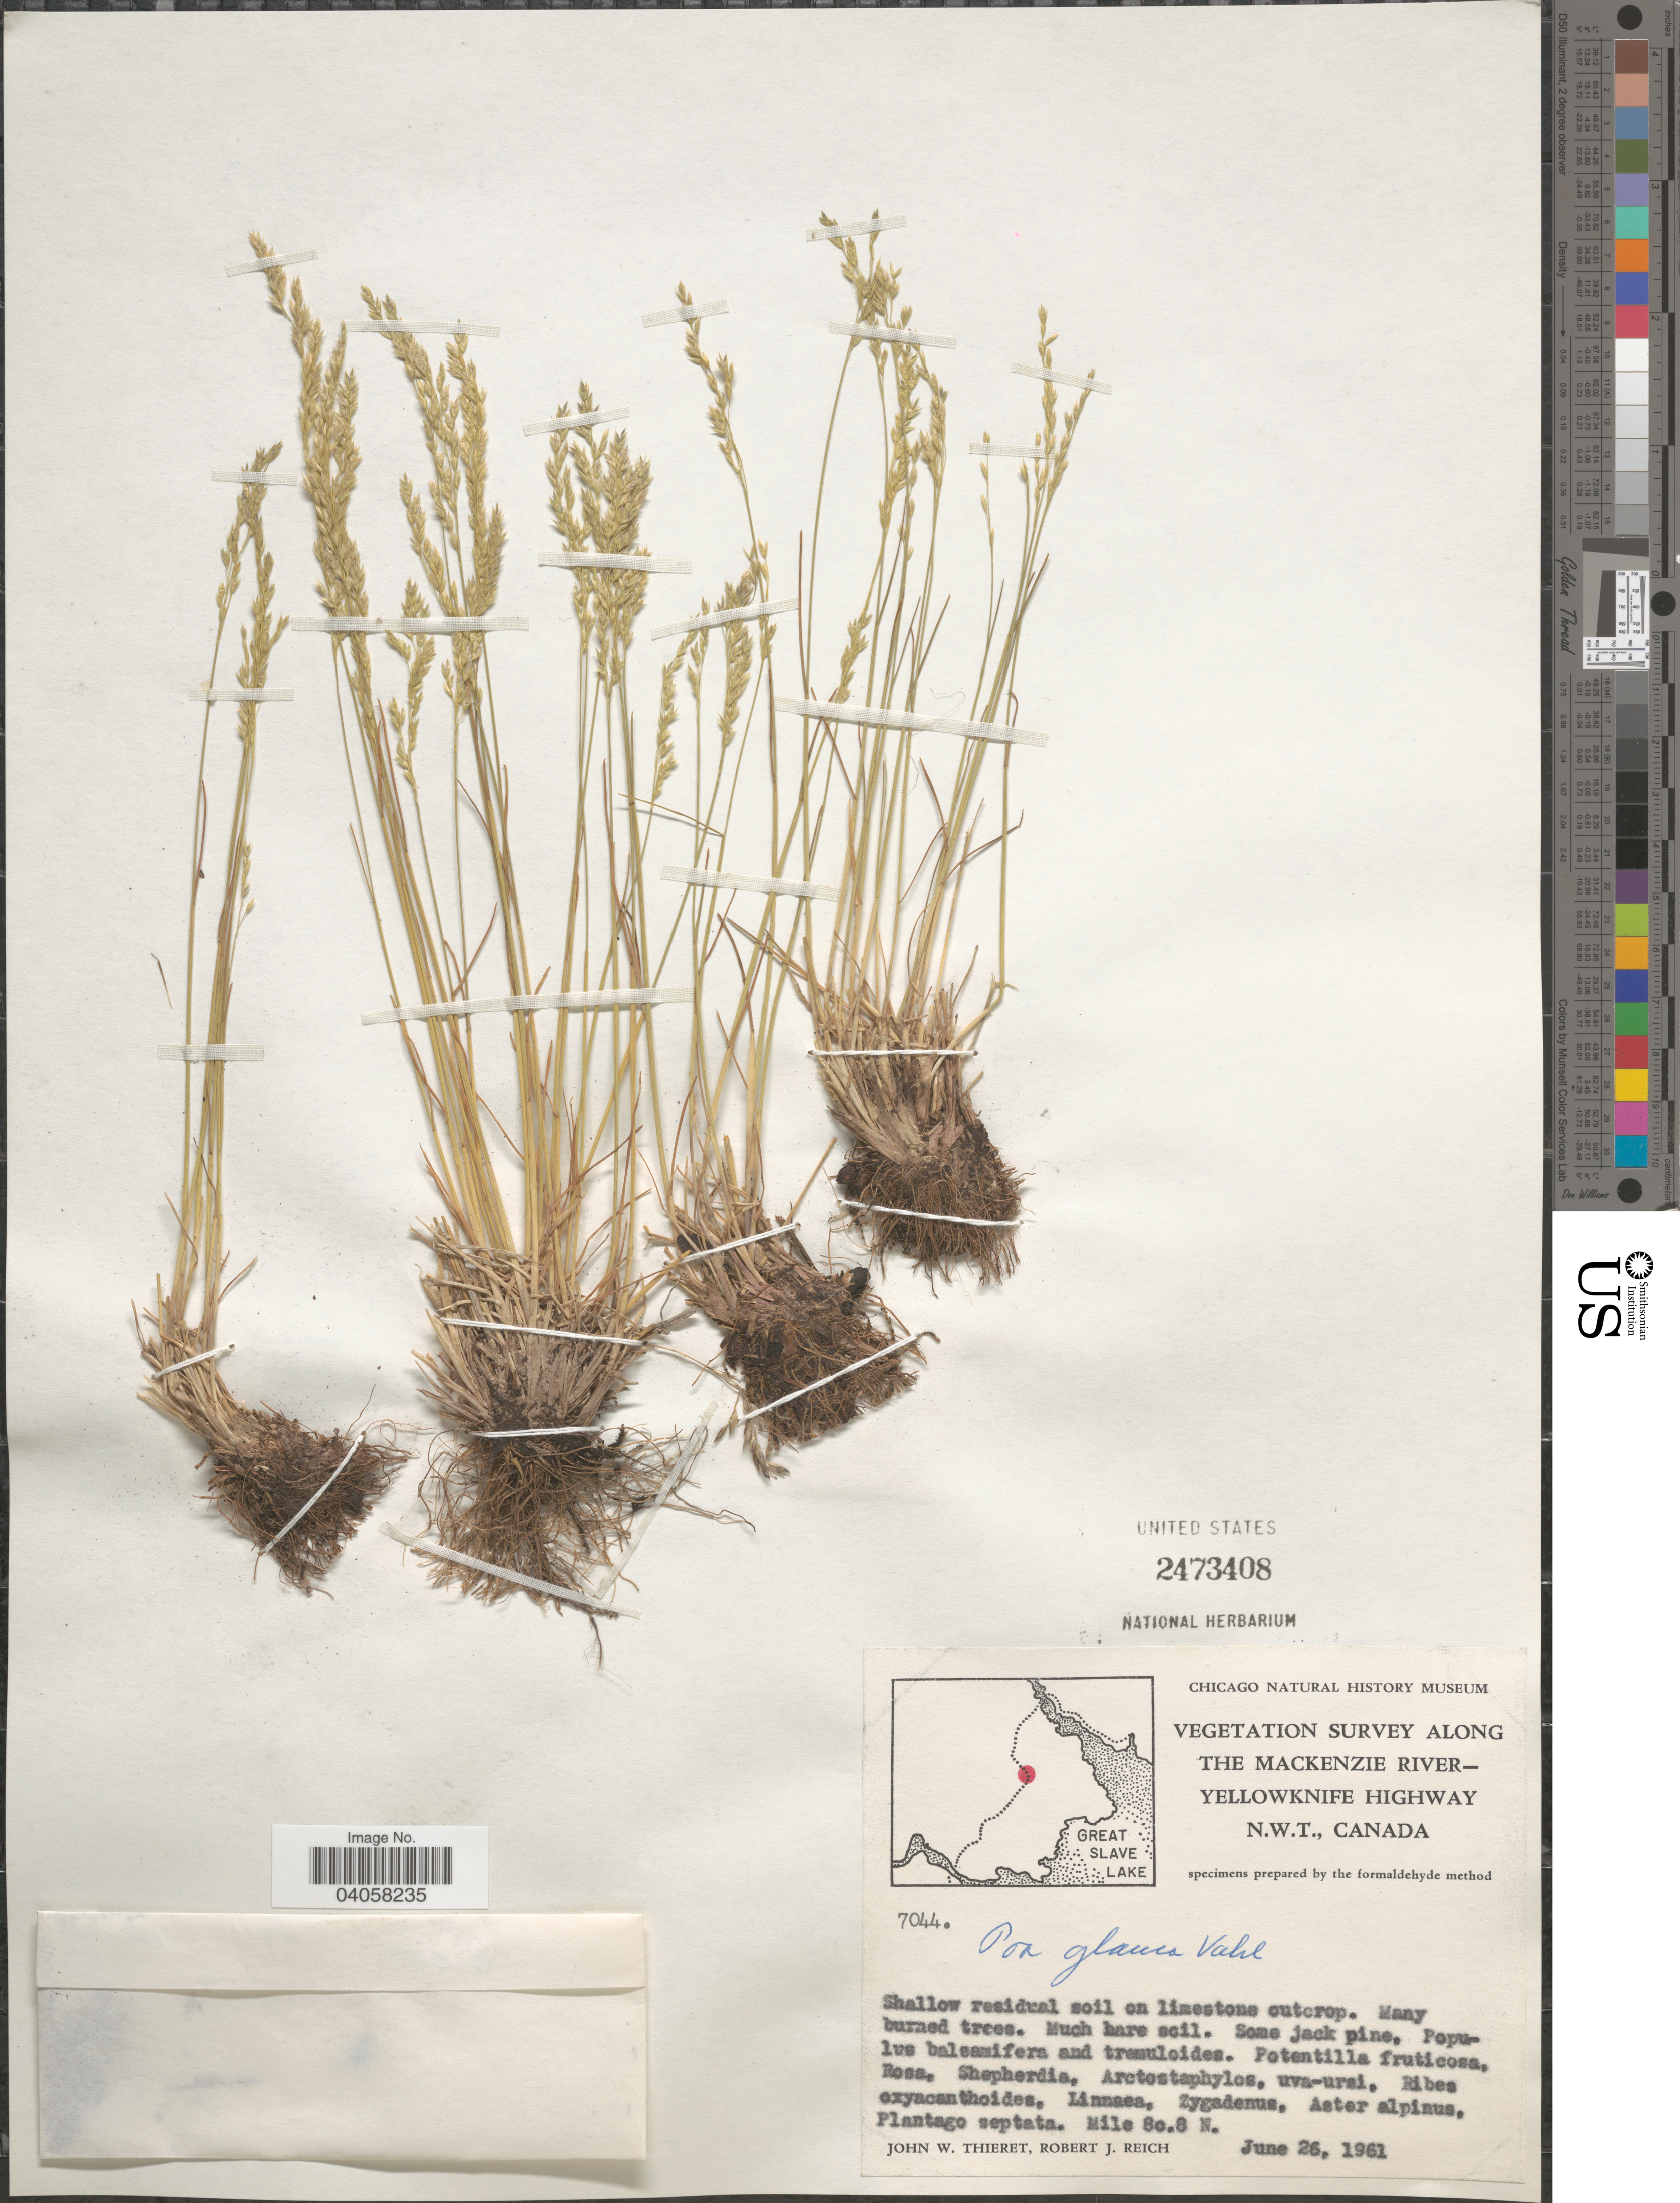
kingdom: Plantae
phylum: Tracheophyta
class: Liliopsida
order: Poales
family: Poaceae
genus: Poa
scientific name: Poa glauca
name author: Vahl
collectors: J. W. Thieret & R. Reich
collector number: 7044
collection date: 1961-06-26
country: Canada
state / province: Northwest Territories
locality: Along the Mackenzie River - Yellowknife Highway. Mile 80.8 N.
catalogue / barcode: US 2473408